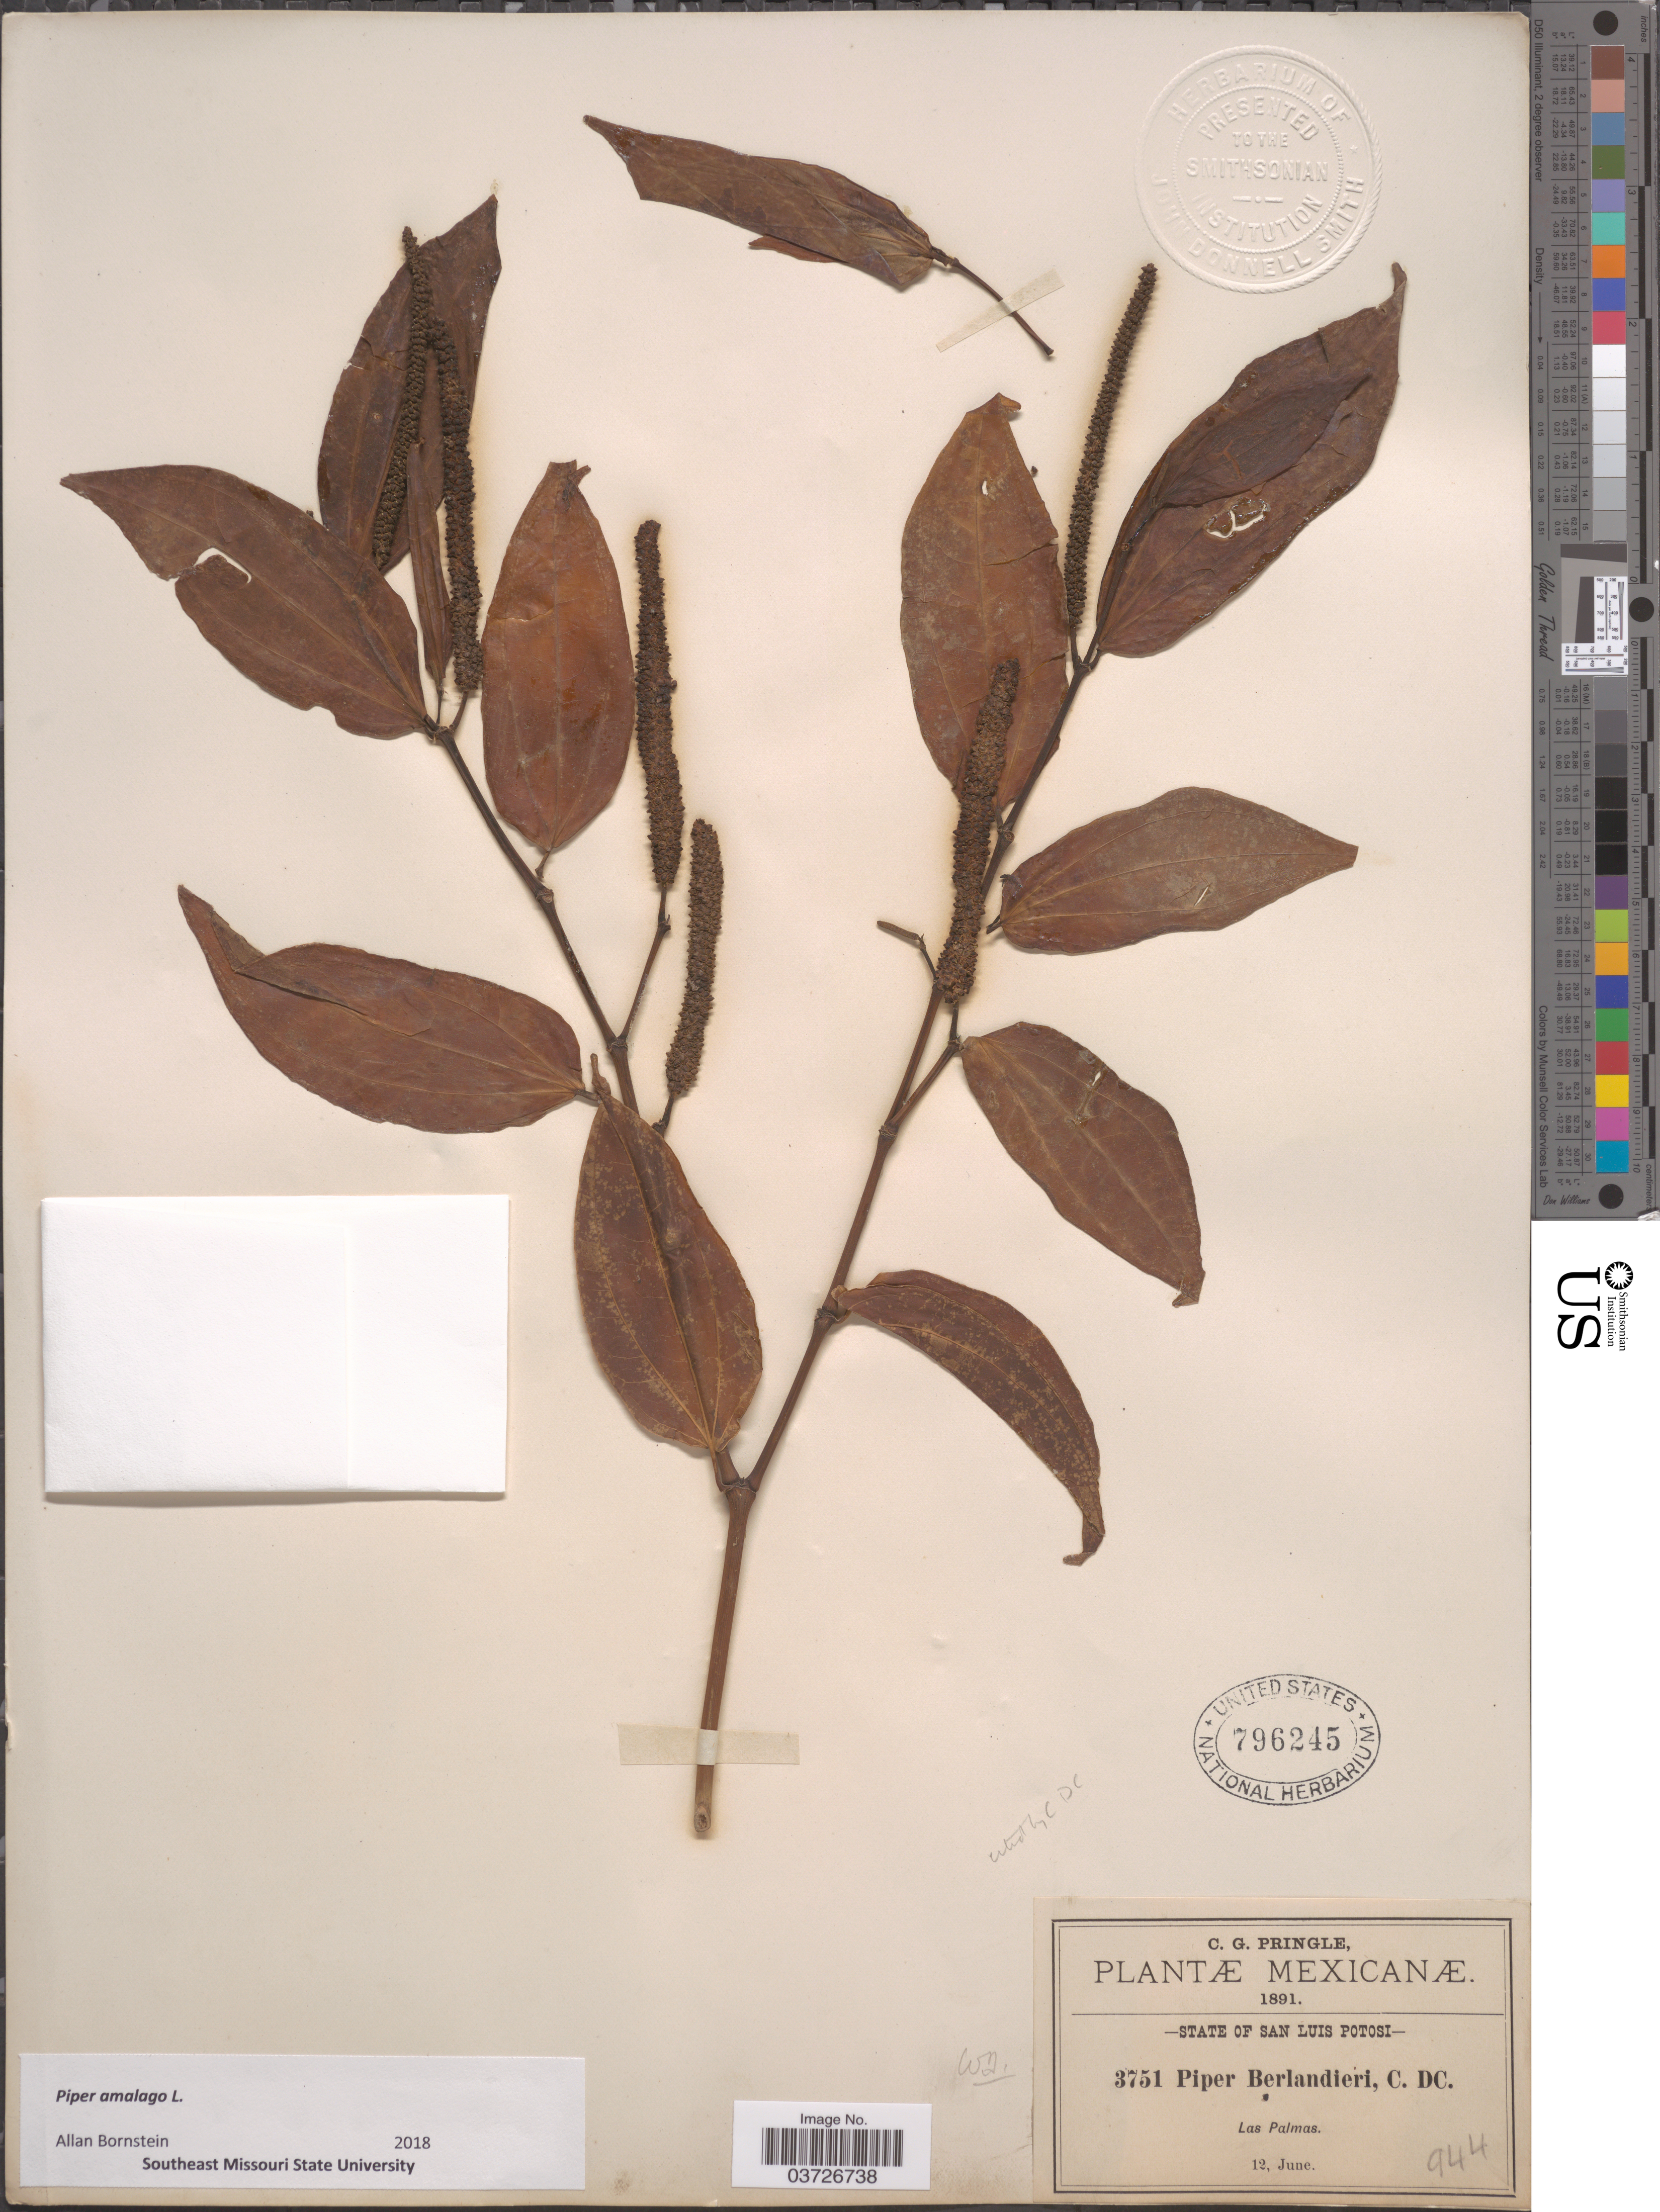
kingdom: Plantae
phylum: Tracheophyta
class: Magnoliopsida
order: Piperales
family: Piperaceae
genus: Piper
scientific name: Piper amalago var. medium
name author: (Jacq.) Yunck.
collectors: C. G. Pringle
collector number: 3751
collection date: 1891-06-12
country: Mexico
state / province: San Luis Potosí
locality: Las Palmas.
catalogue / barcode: US 796245